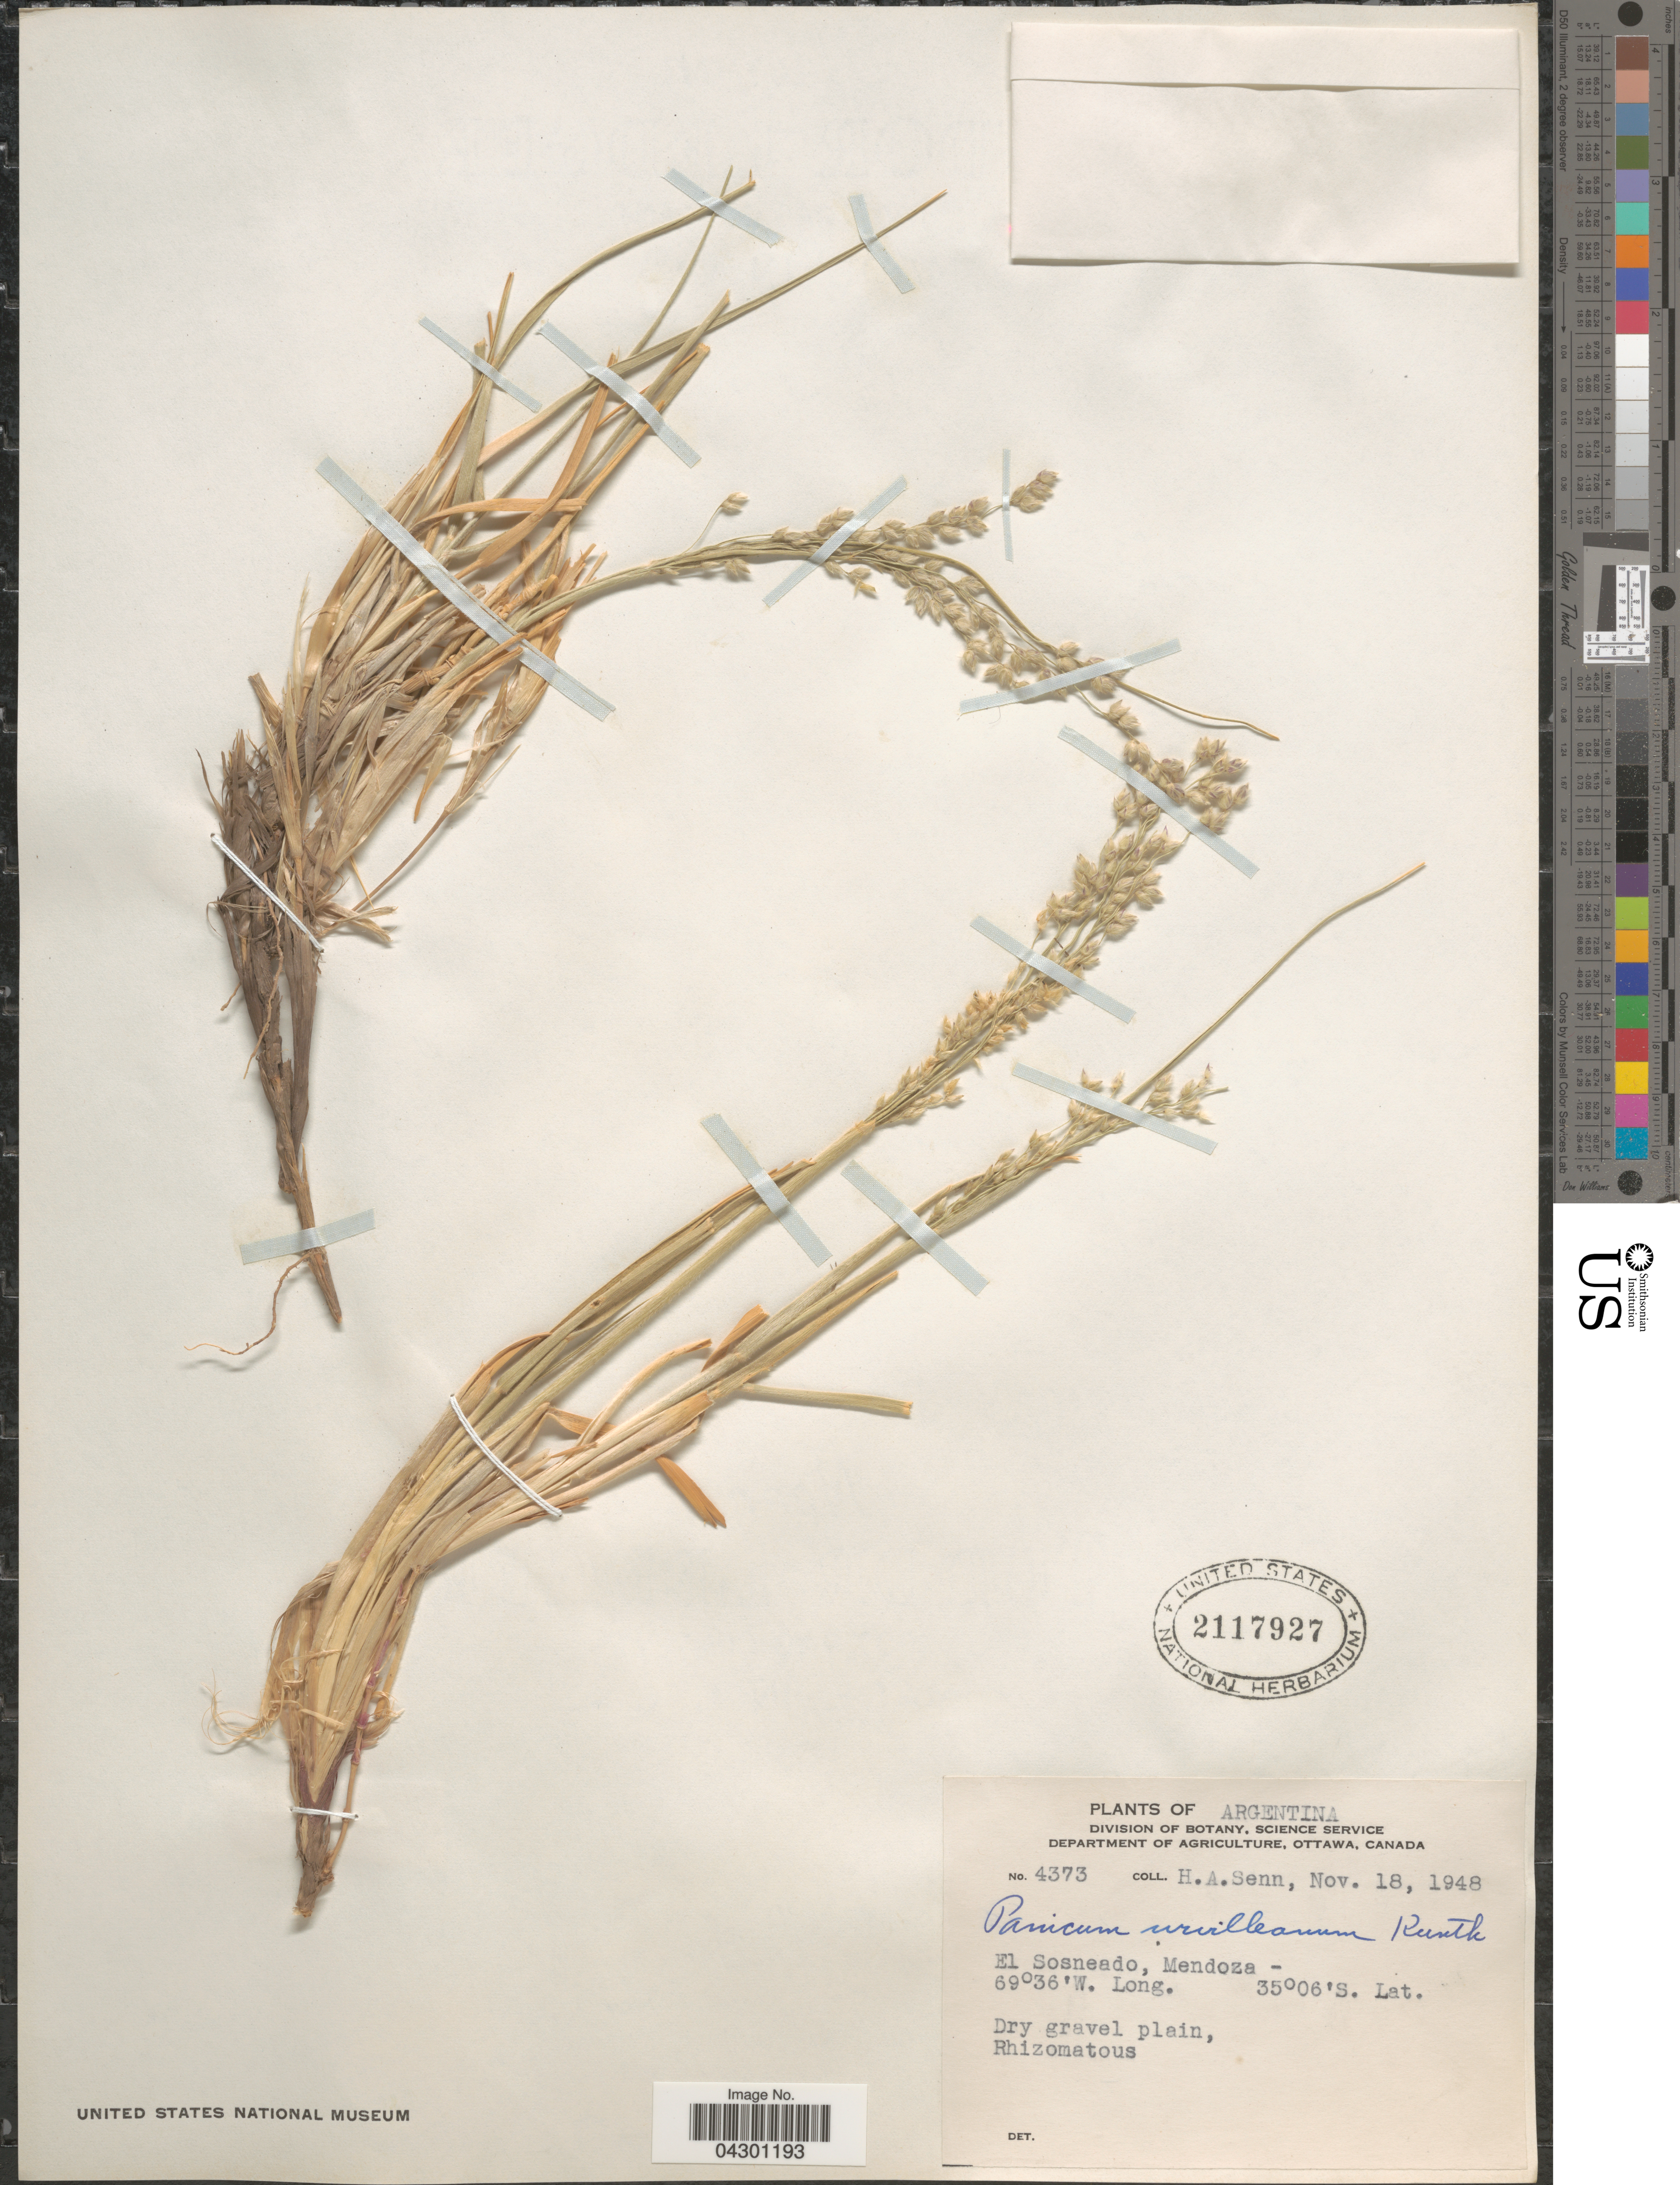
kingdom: Plantae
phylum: Tracheophyta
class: Liliopsida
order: Poales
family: Poaceae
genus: Panicum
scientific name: Panicum urvilleanum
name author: Kunth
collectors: H. Senn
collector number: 4373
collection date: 1948-11-18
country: Argentina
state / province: Mendoza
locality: El Sosneado.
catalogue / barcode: US 2117927